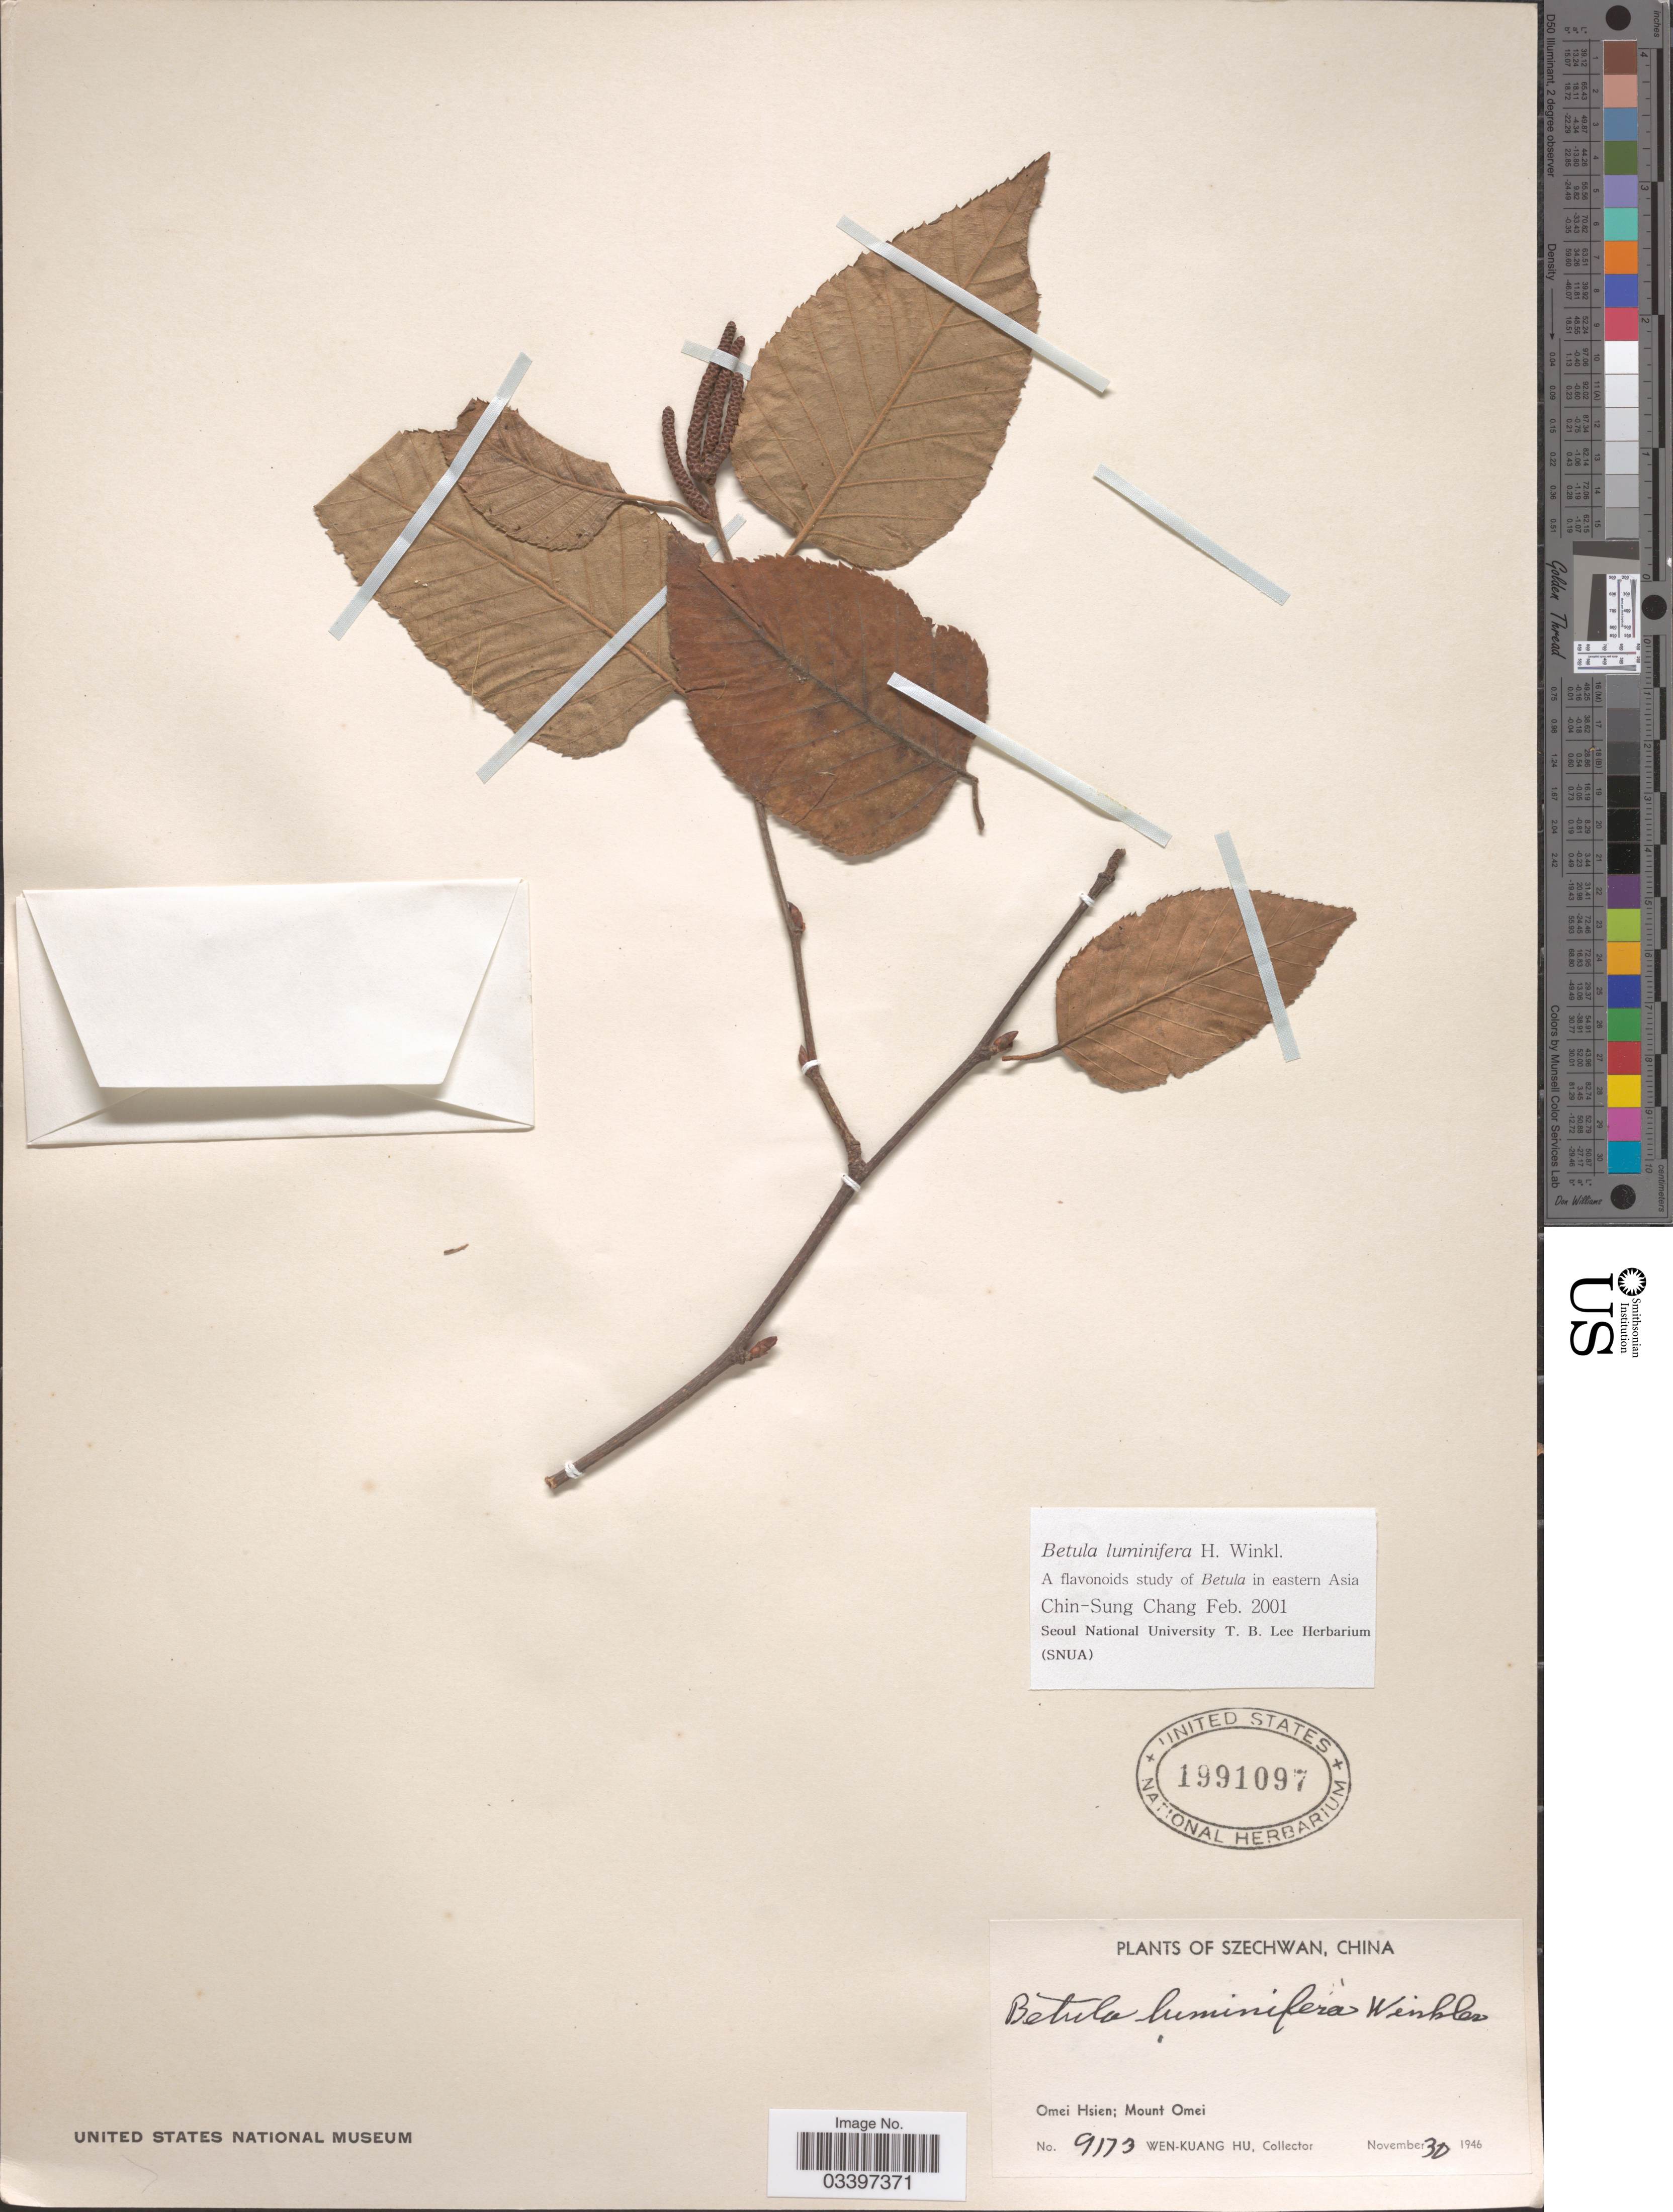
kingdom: Plantae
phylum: Tracheophyta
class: Magnoliopsida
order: Fagales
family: Betulaceae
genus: Betula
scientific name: Betula luminifera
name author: H.J.P. Winkl.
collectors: W. K. Hu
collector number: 9173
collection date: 1946-11-30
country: China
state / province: Sichuan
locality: Szechwan. Omei Hsien; Mount Omei.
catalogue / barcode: US 1991097